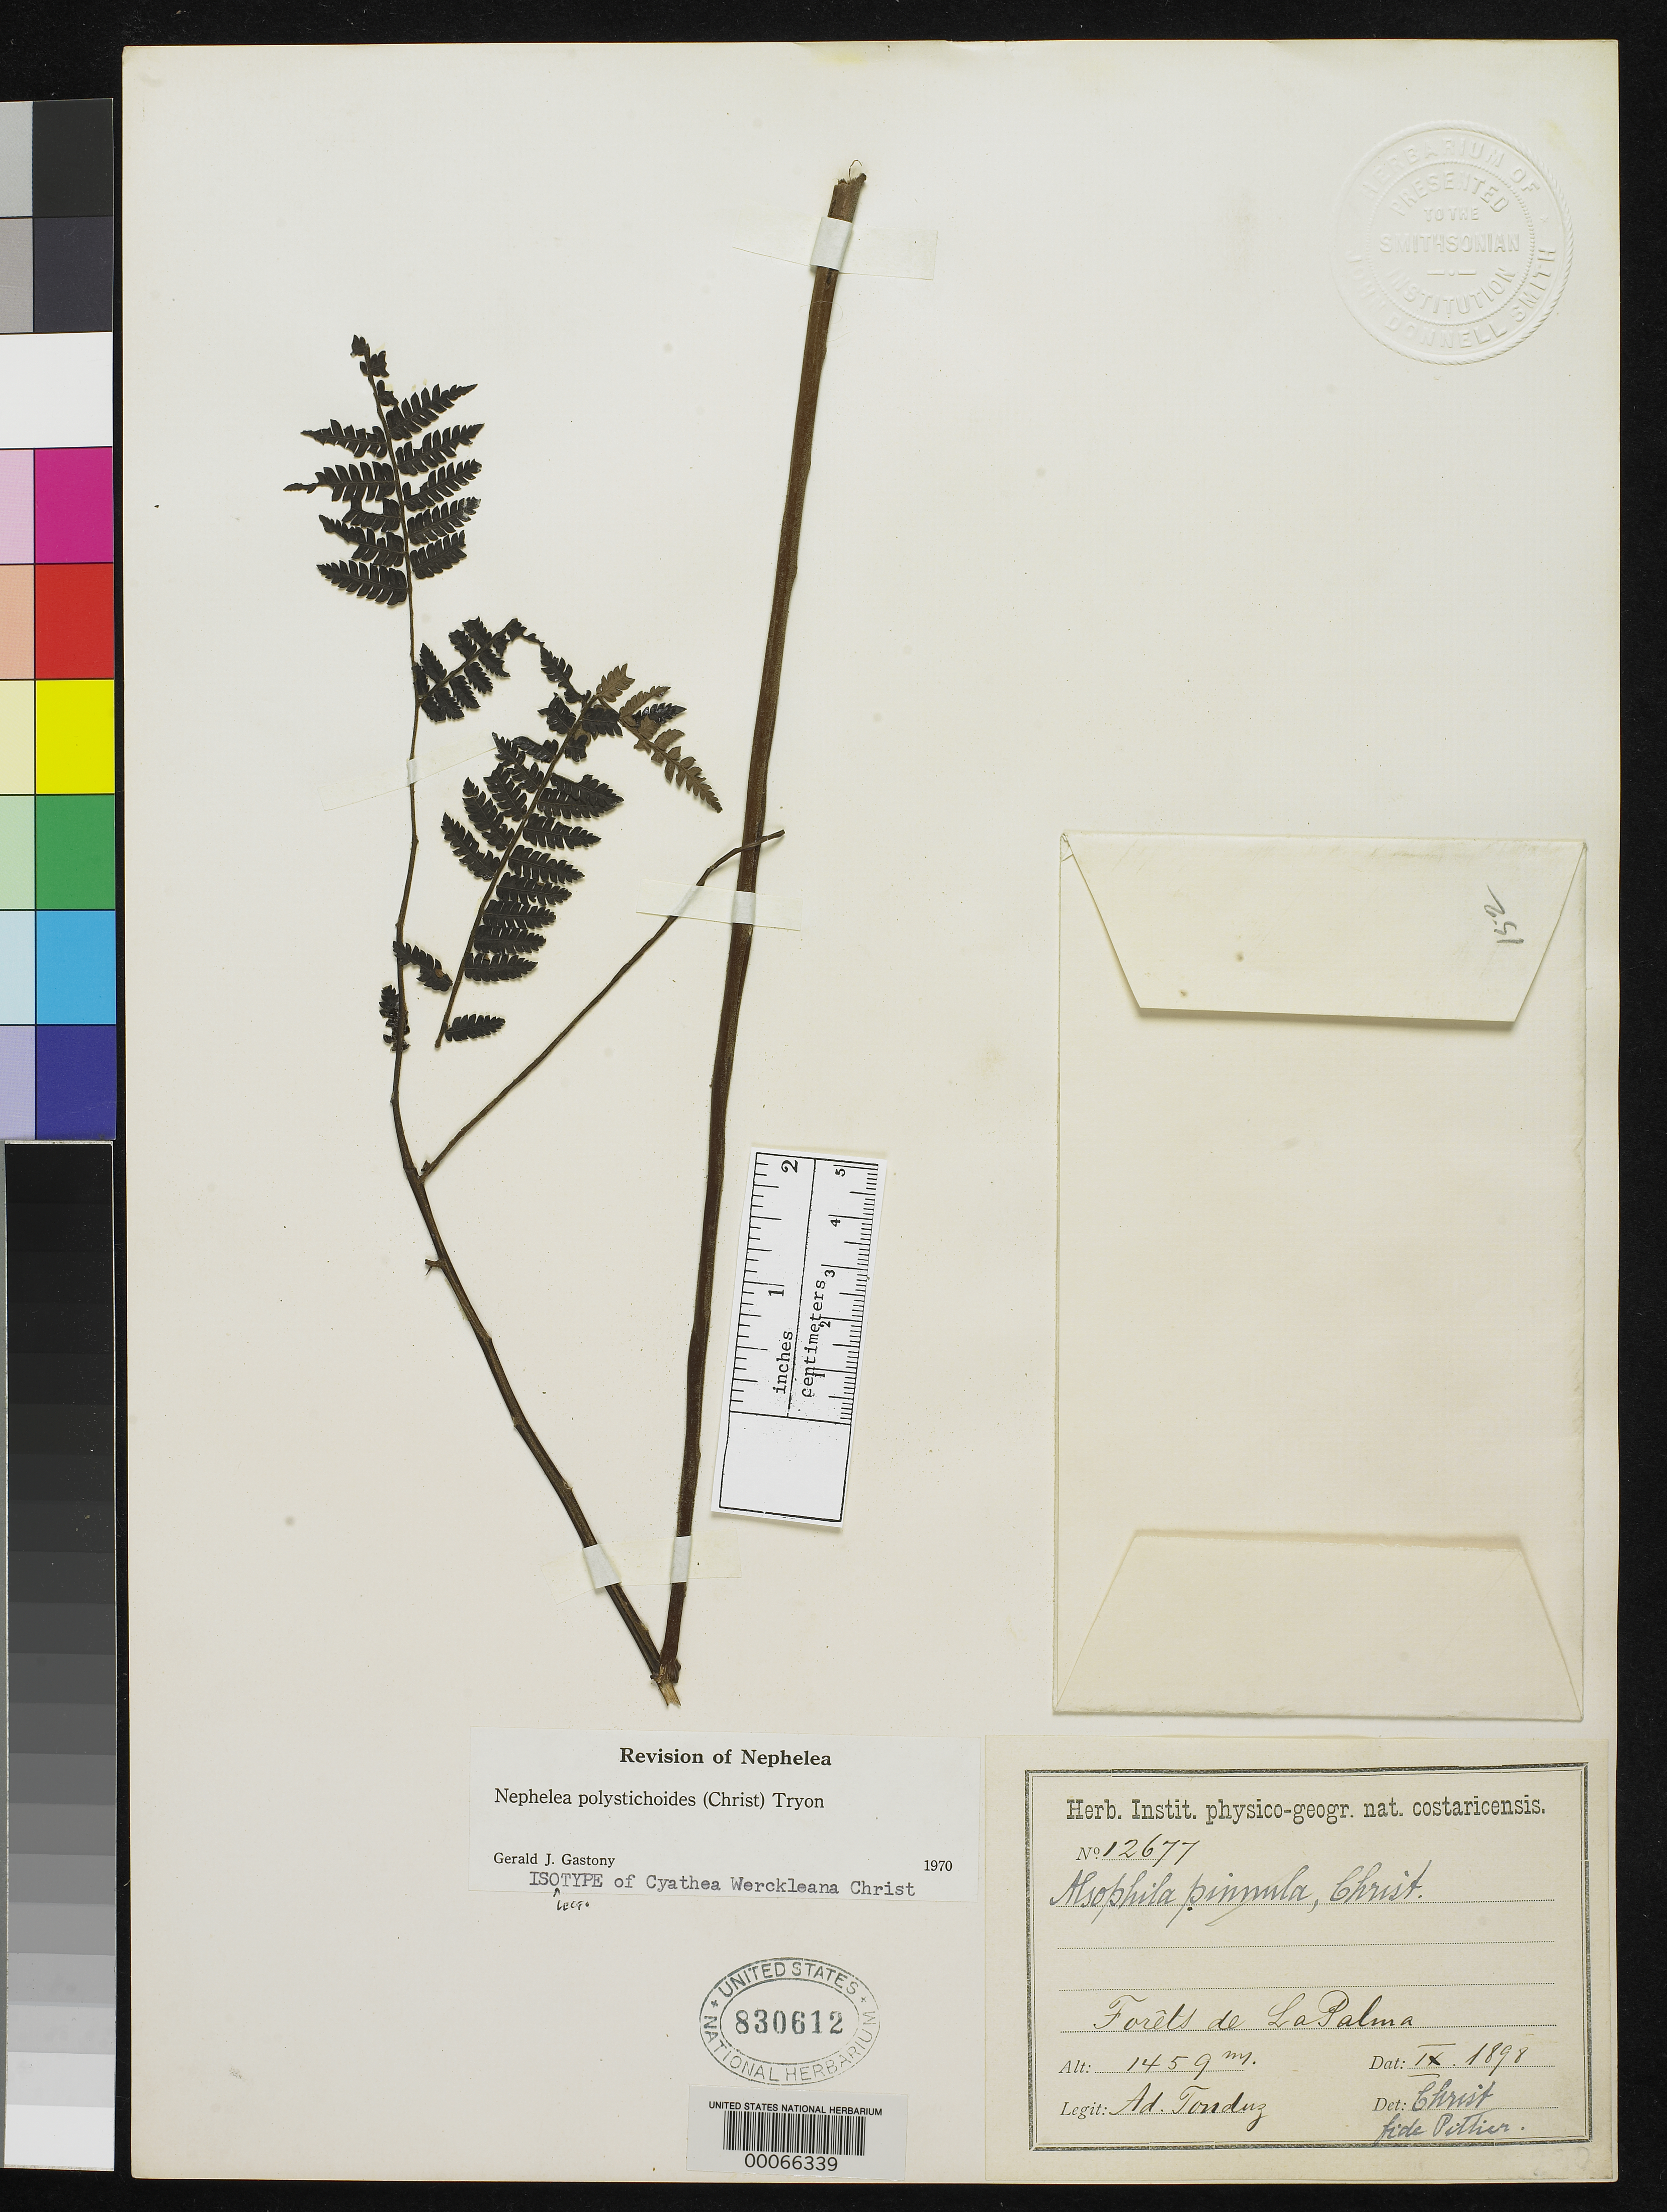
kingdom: Plantae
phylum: Tracheophyta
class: Polypodiopsida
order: Cyatheales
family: Cyatheaceae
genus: Cyathea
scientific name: Cyathea werckleana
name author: Christ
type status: Isolectotype; Isosyntype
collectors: A. Tonduz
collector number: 12677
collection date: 1900-04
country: Costa Rica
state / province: Guanacaste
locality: forets de Nicoya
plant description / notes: US also has the other syntype, Tonduz 12528.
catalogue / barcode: US 830612